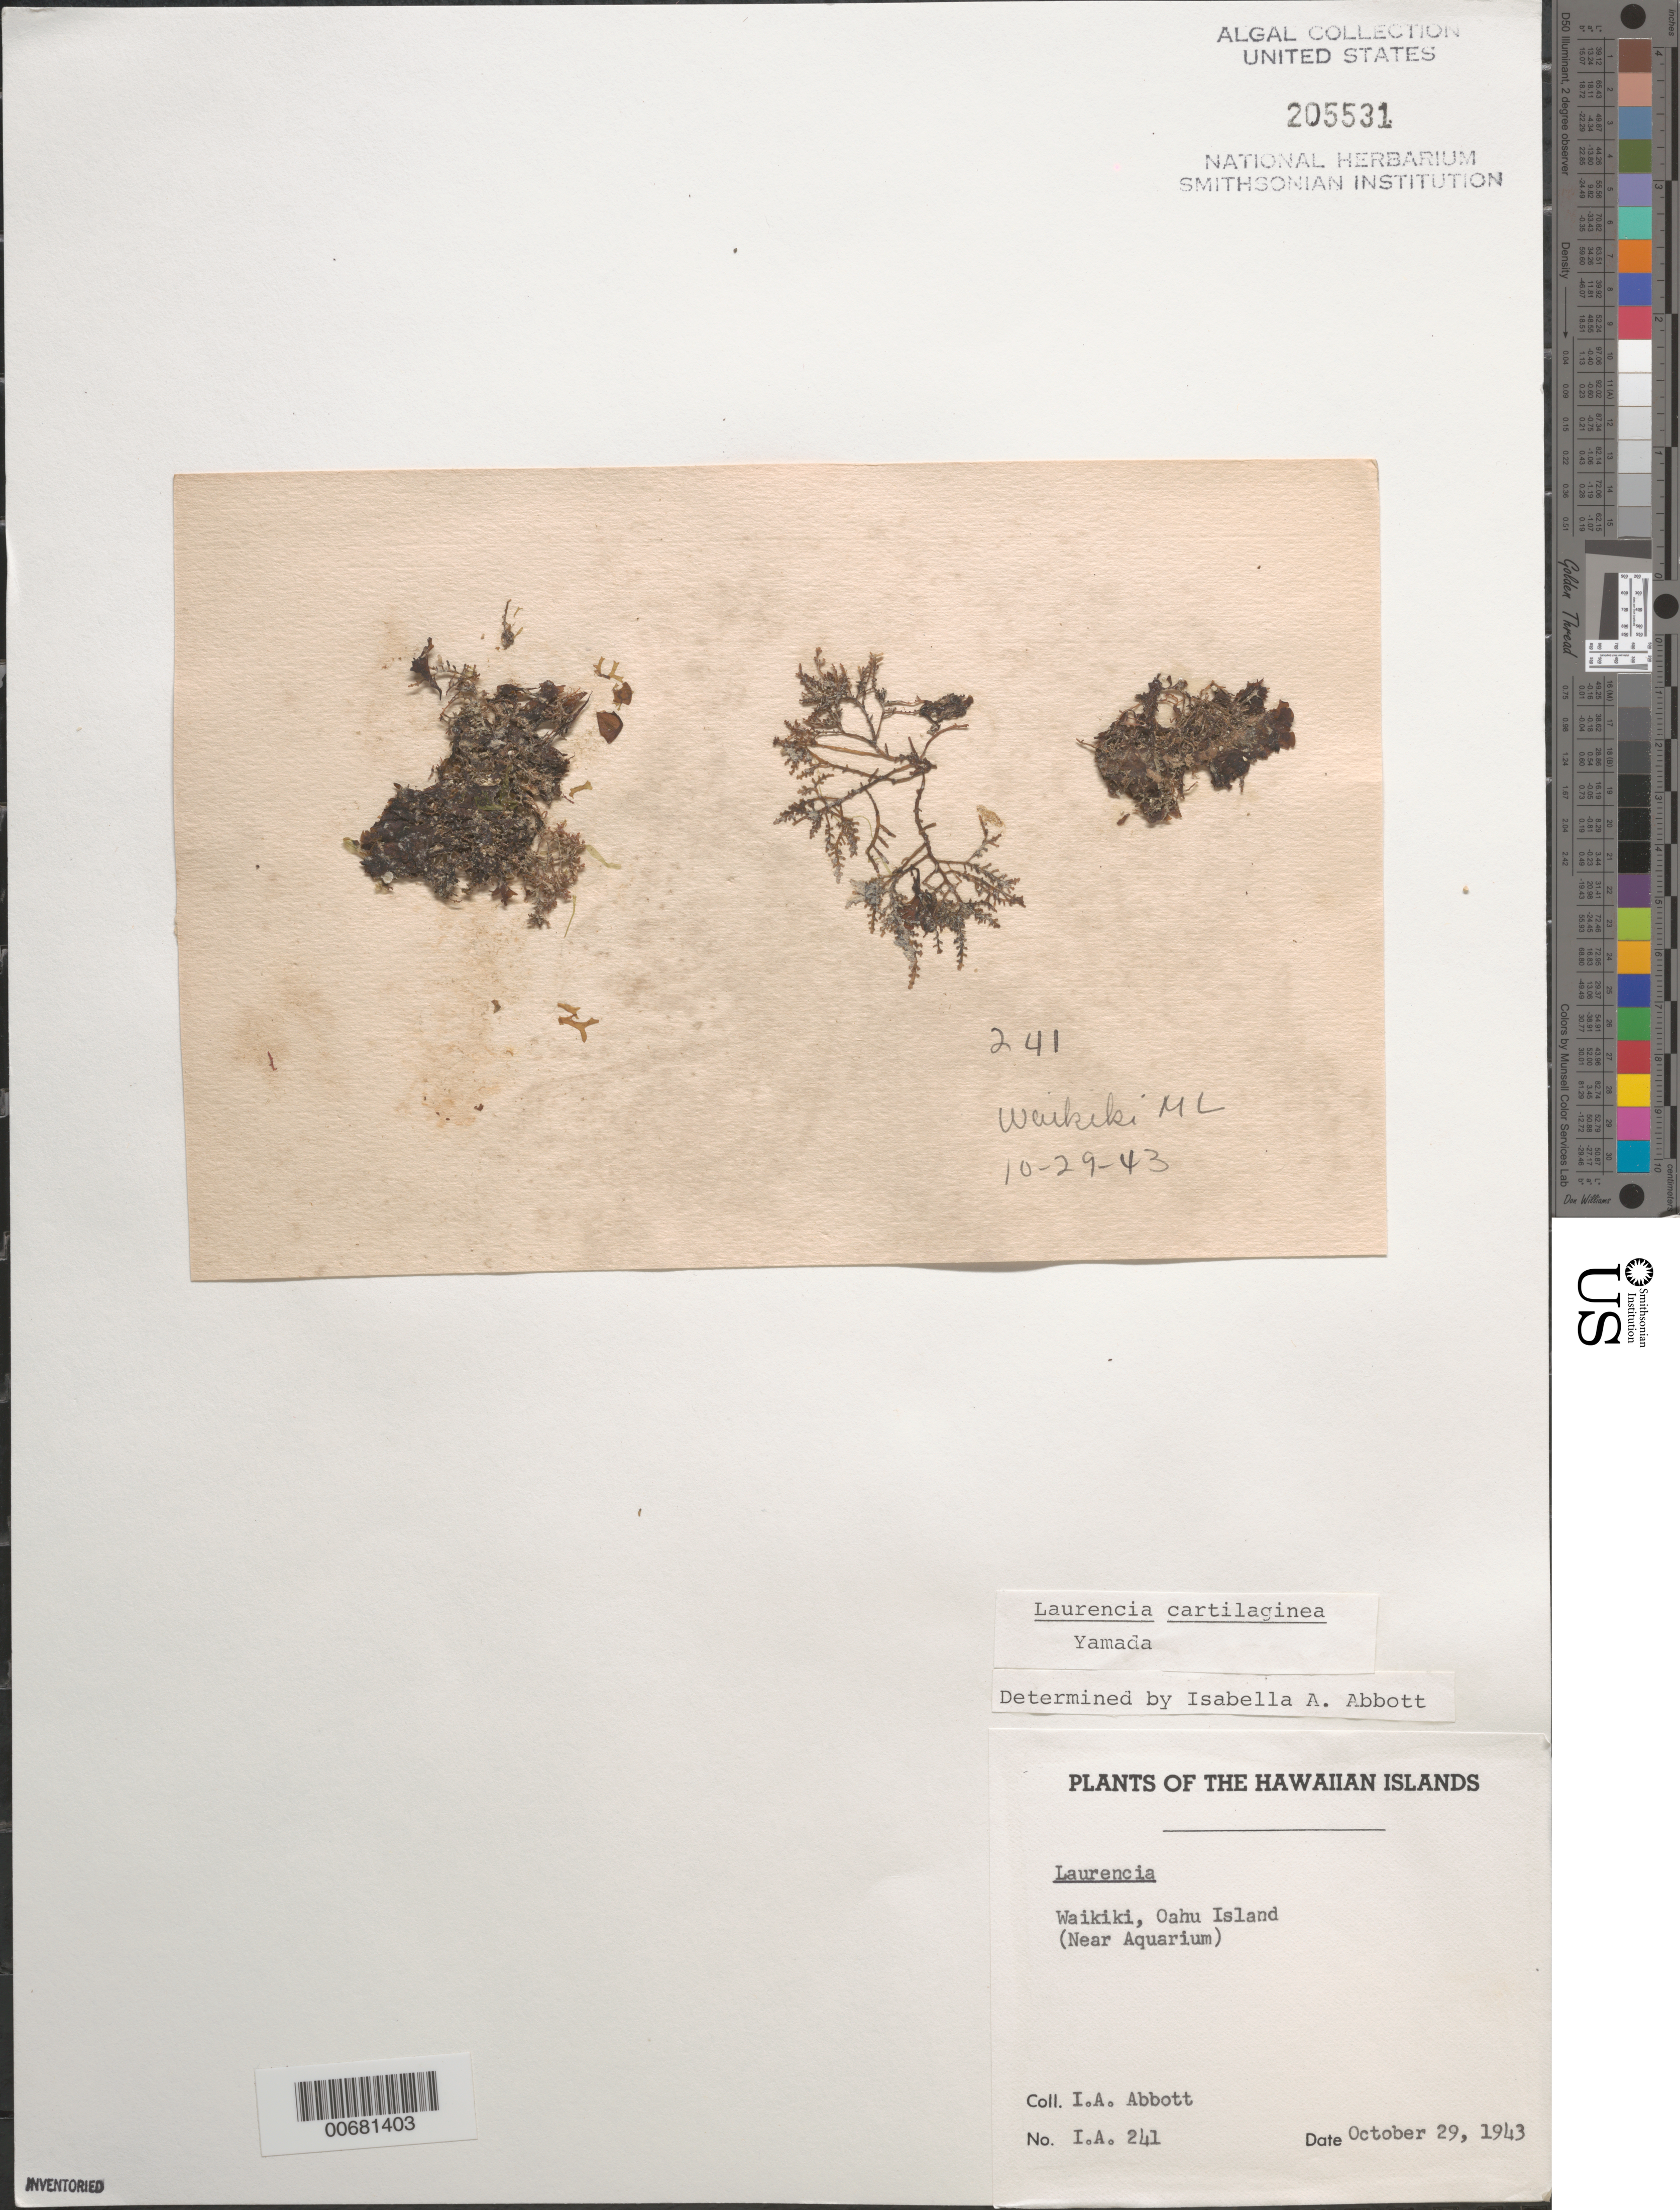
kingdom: Plantae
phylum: Rhodophyta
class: Florideophyceae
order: Ceramiales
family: Rhodomelaceae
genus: Chondrophycus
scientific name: Chondrophycus cartilaginea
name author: (C. Agardh) Garbary & J.T. Harper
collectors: I. A. Abbott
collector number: IAA 241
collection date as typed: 29 Oct 1943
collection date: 1943-10-29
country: United States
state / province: Hawaii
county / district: Honolulu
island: Oahu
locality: Waikiki near Aquarium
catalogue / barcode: US 205531